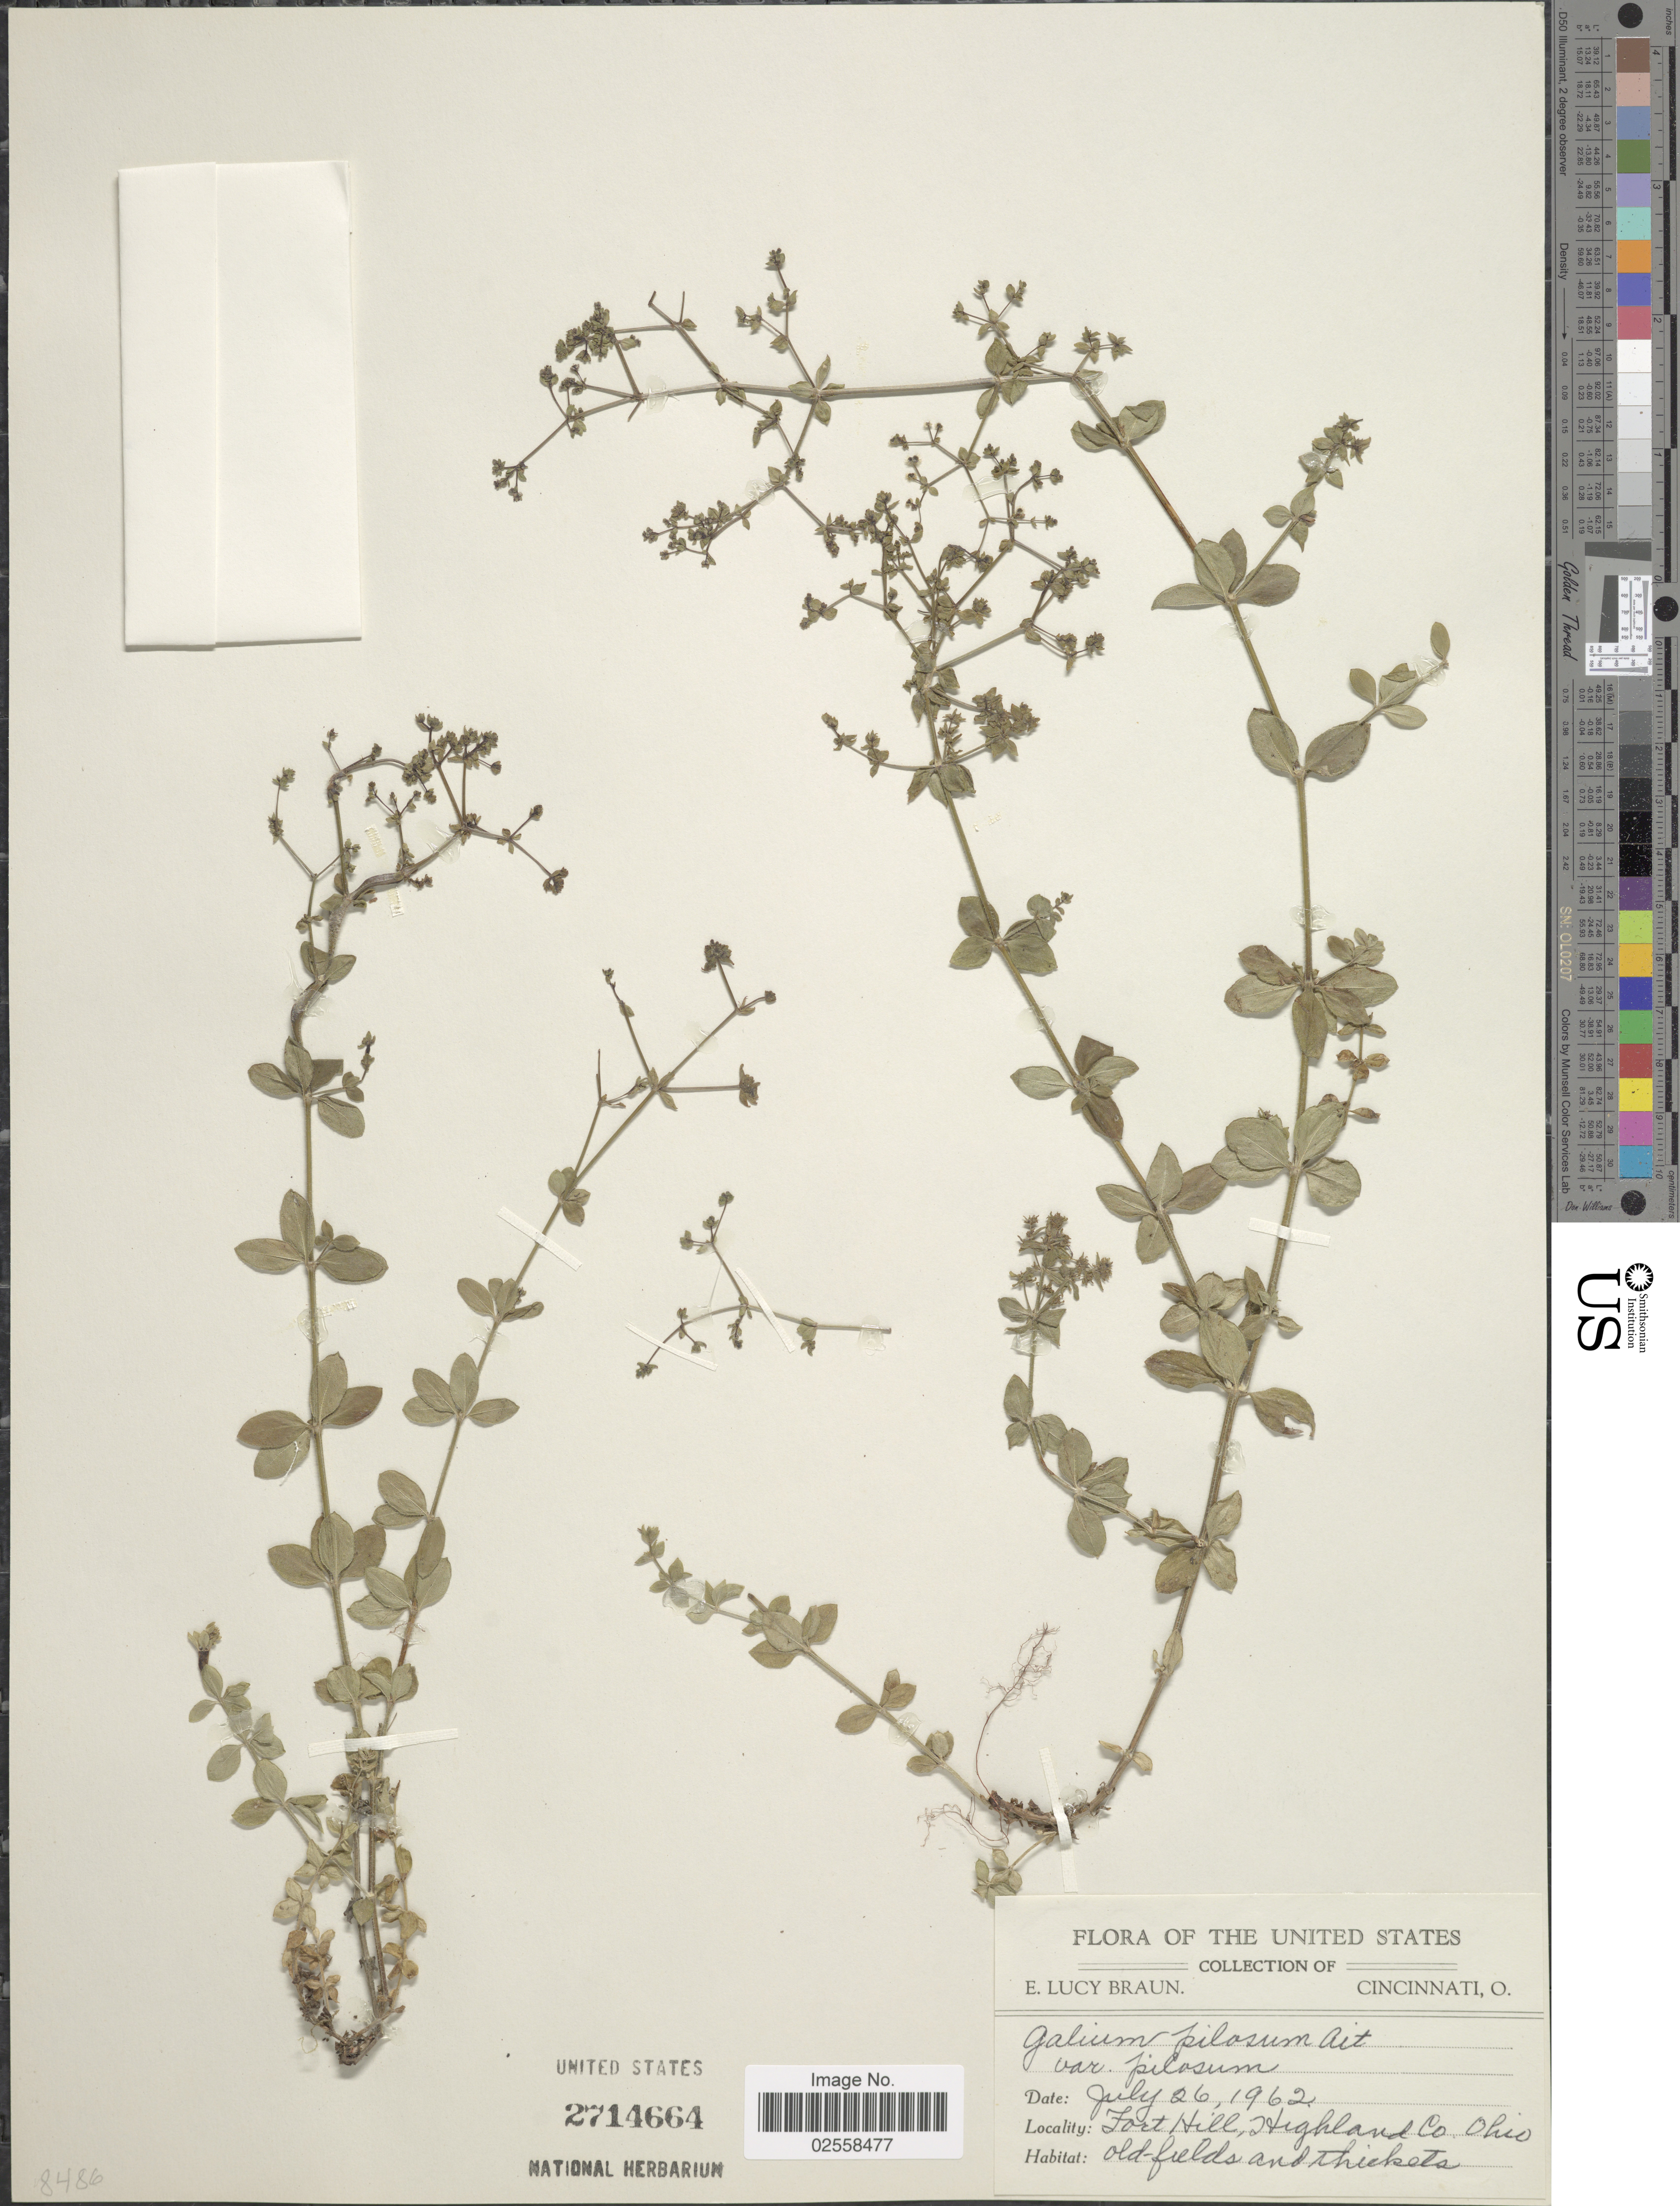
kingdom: Plantae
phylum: Tracheophyta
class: Magnoliopsida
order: Gentianales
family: Rubiaceae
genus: Galium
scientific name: Galium pilosum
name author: Aiton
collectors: E. L. Braun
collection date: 1962-07-26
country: United States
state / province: Ohio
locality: Fort Hill, Highland Co.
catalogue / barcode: US 2714664